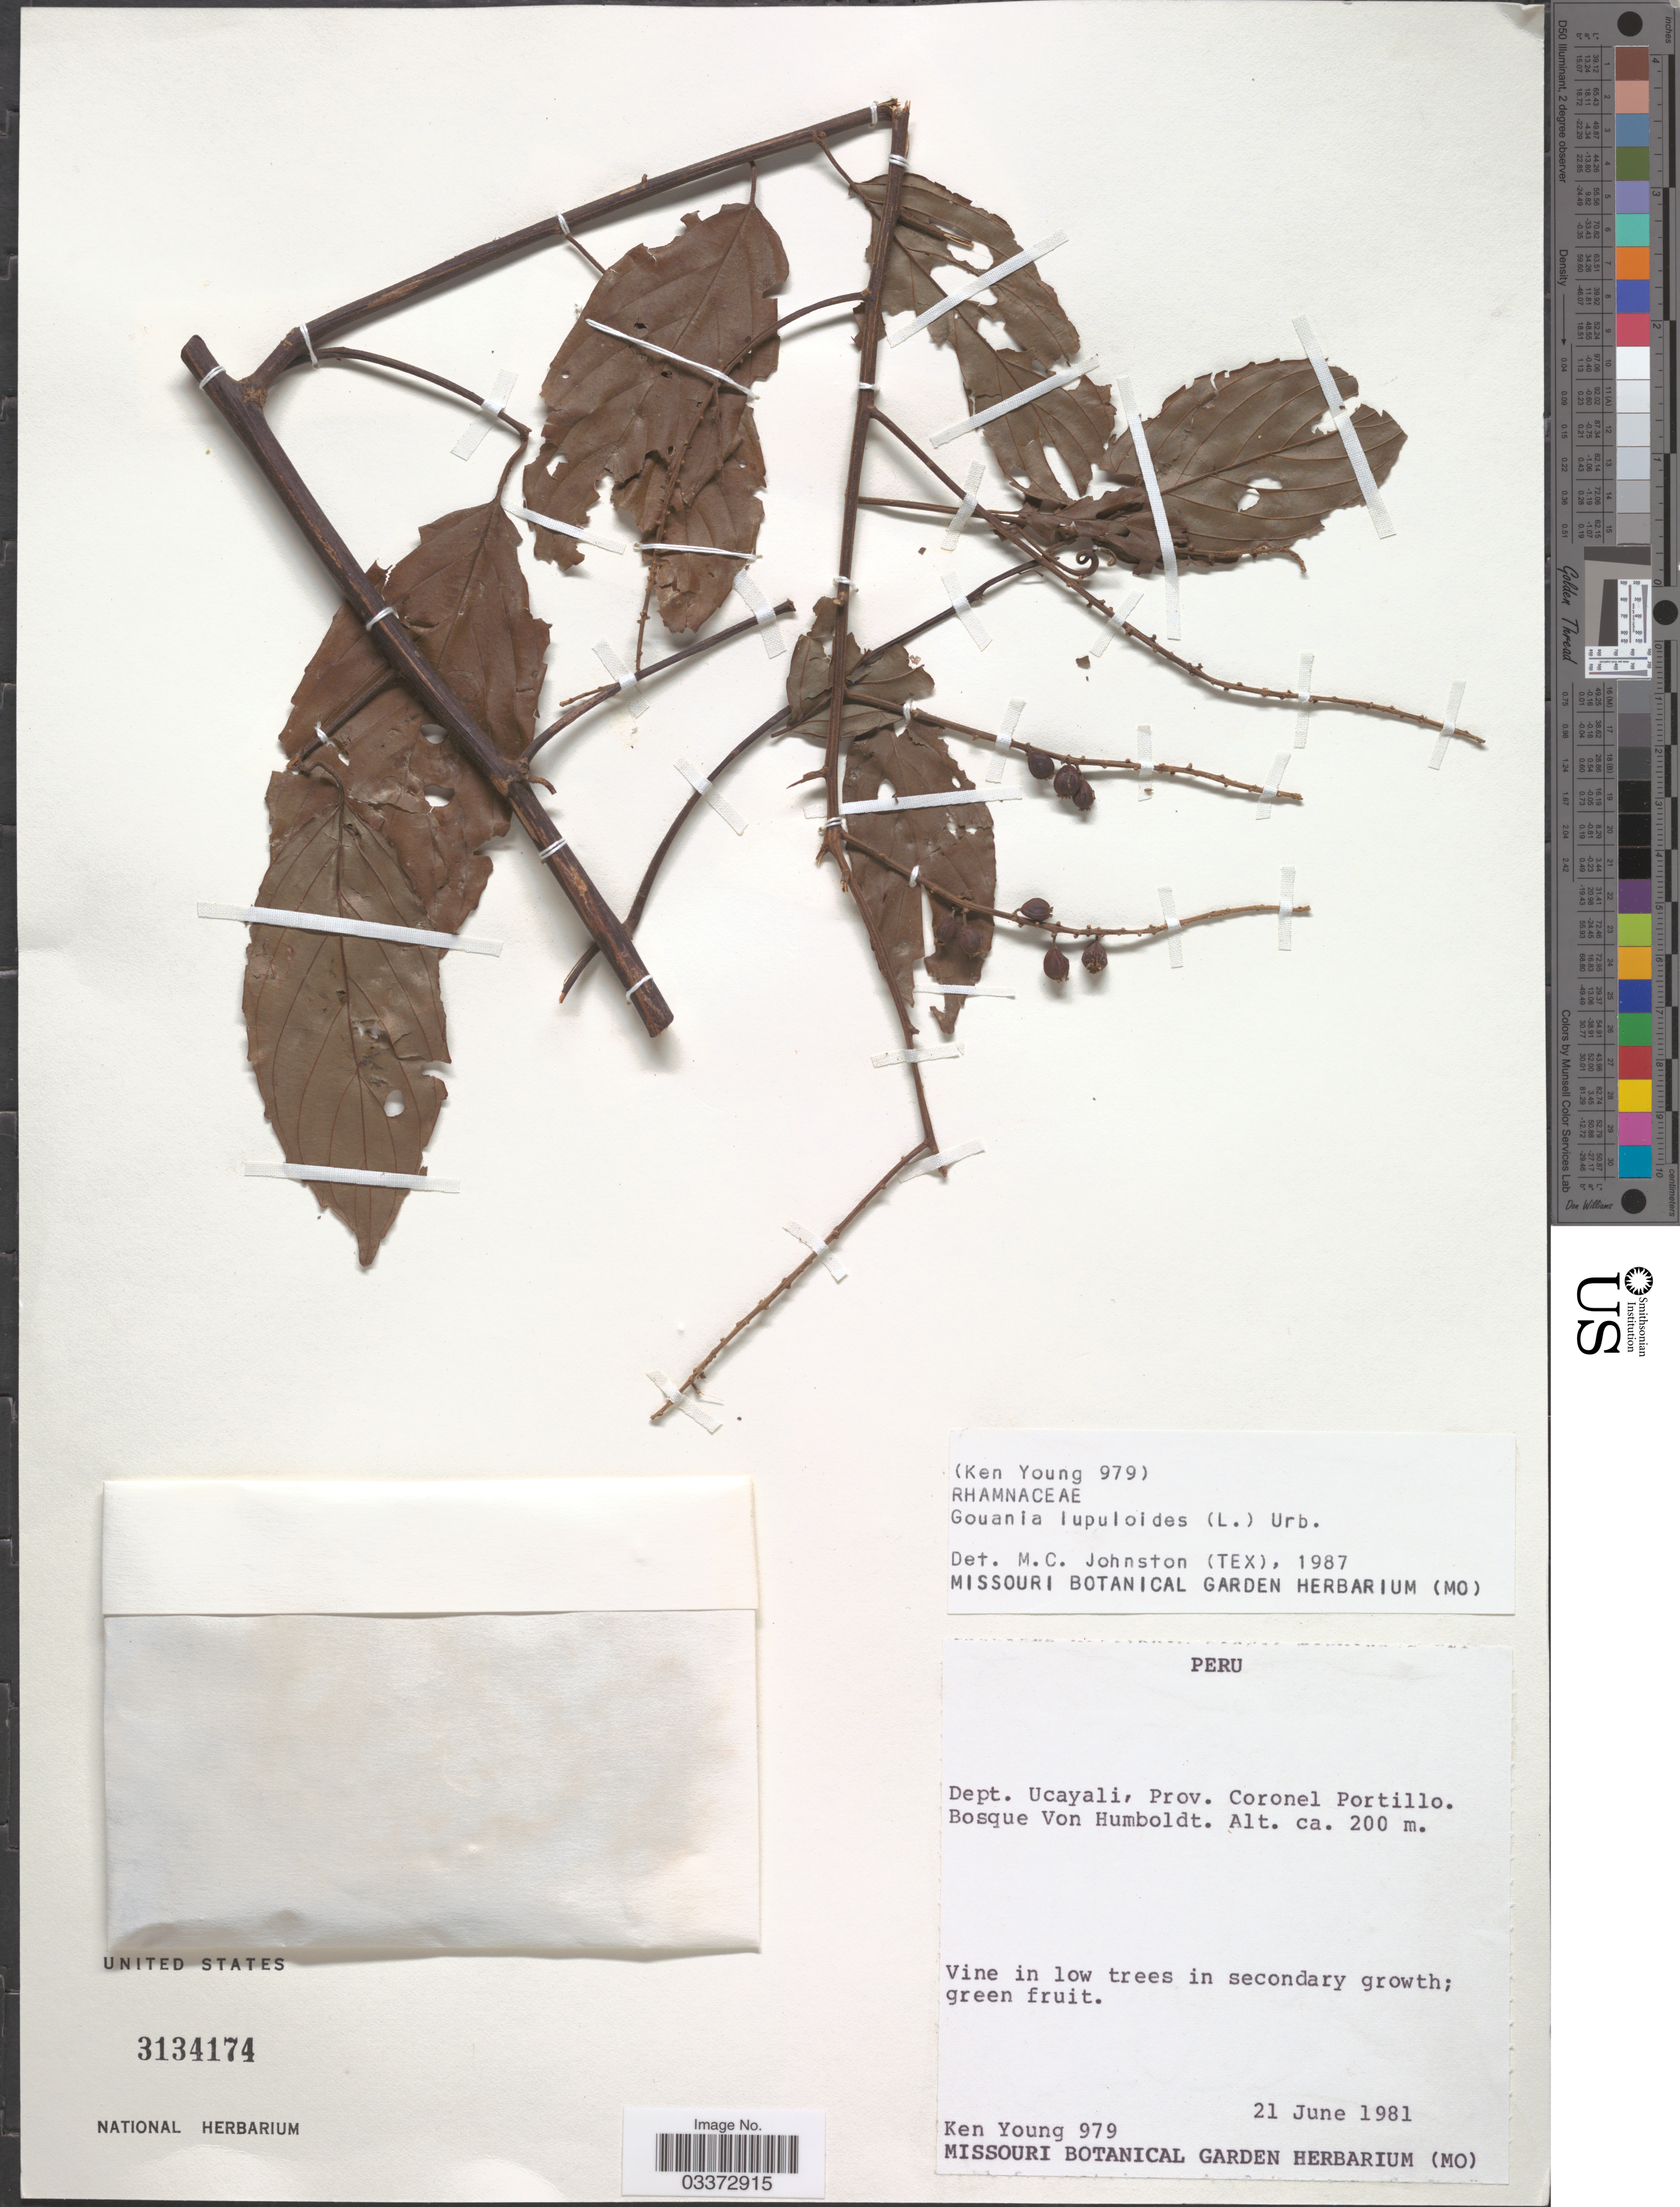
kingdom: Plantae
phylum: Tracheophyta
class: Magnoliopsida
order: Rosales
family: Rhamnaceae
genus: Gouania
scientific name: Gouania trichodonta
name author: Reissek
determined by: Figueira, Mauricio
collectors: K. Young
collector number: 979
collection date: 1981-06-21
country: Peru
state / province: Ucayali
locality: Dept. Ucayali, Prov. Coronel Portillo. Bosque Von Humboldt.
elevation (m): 200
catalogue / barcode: US 3134174